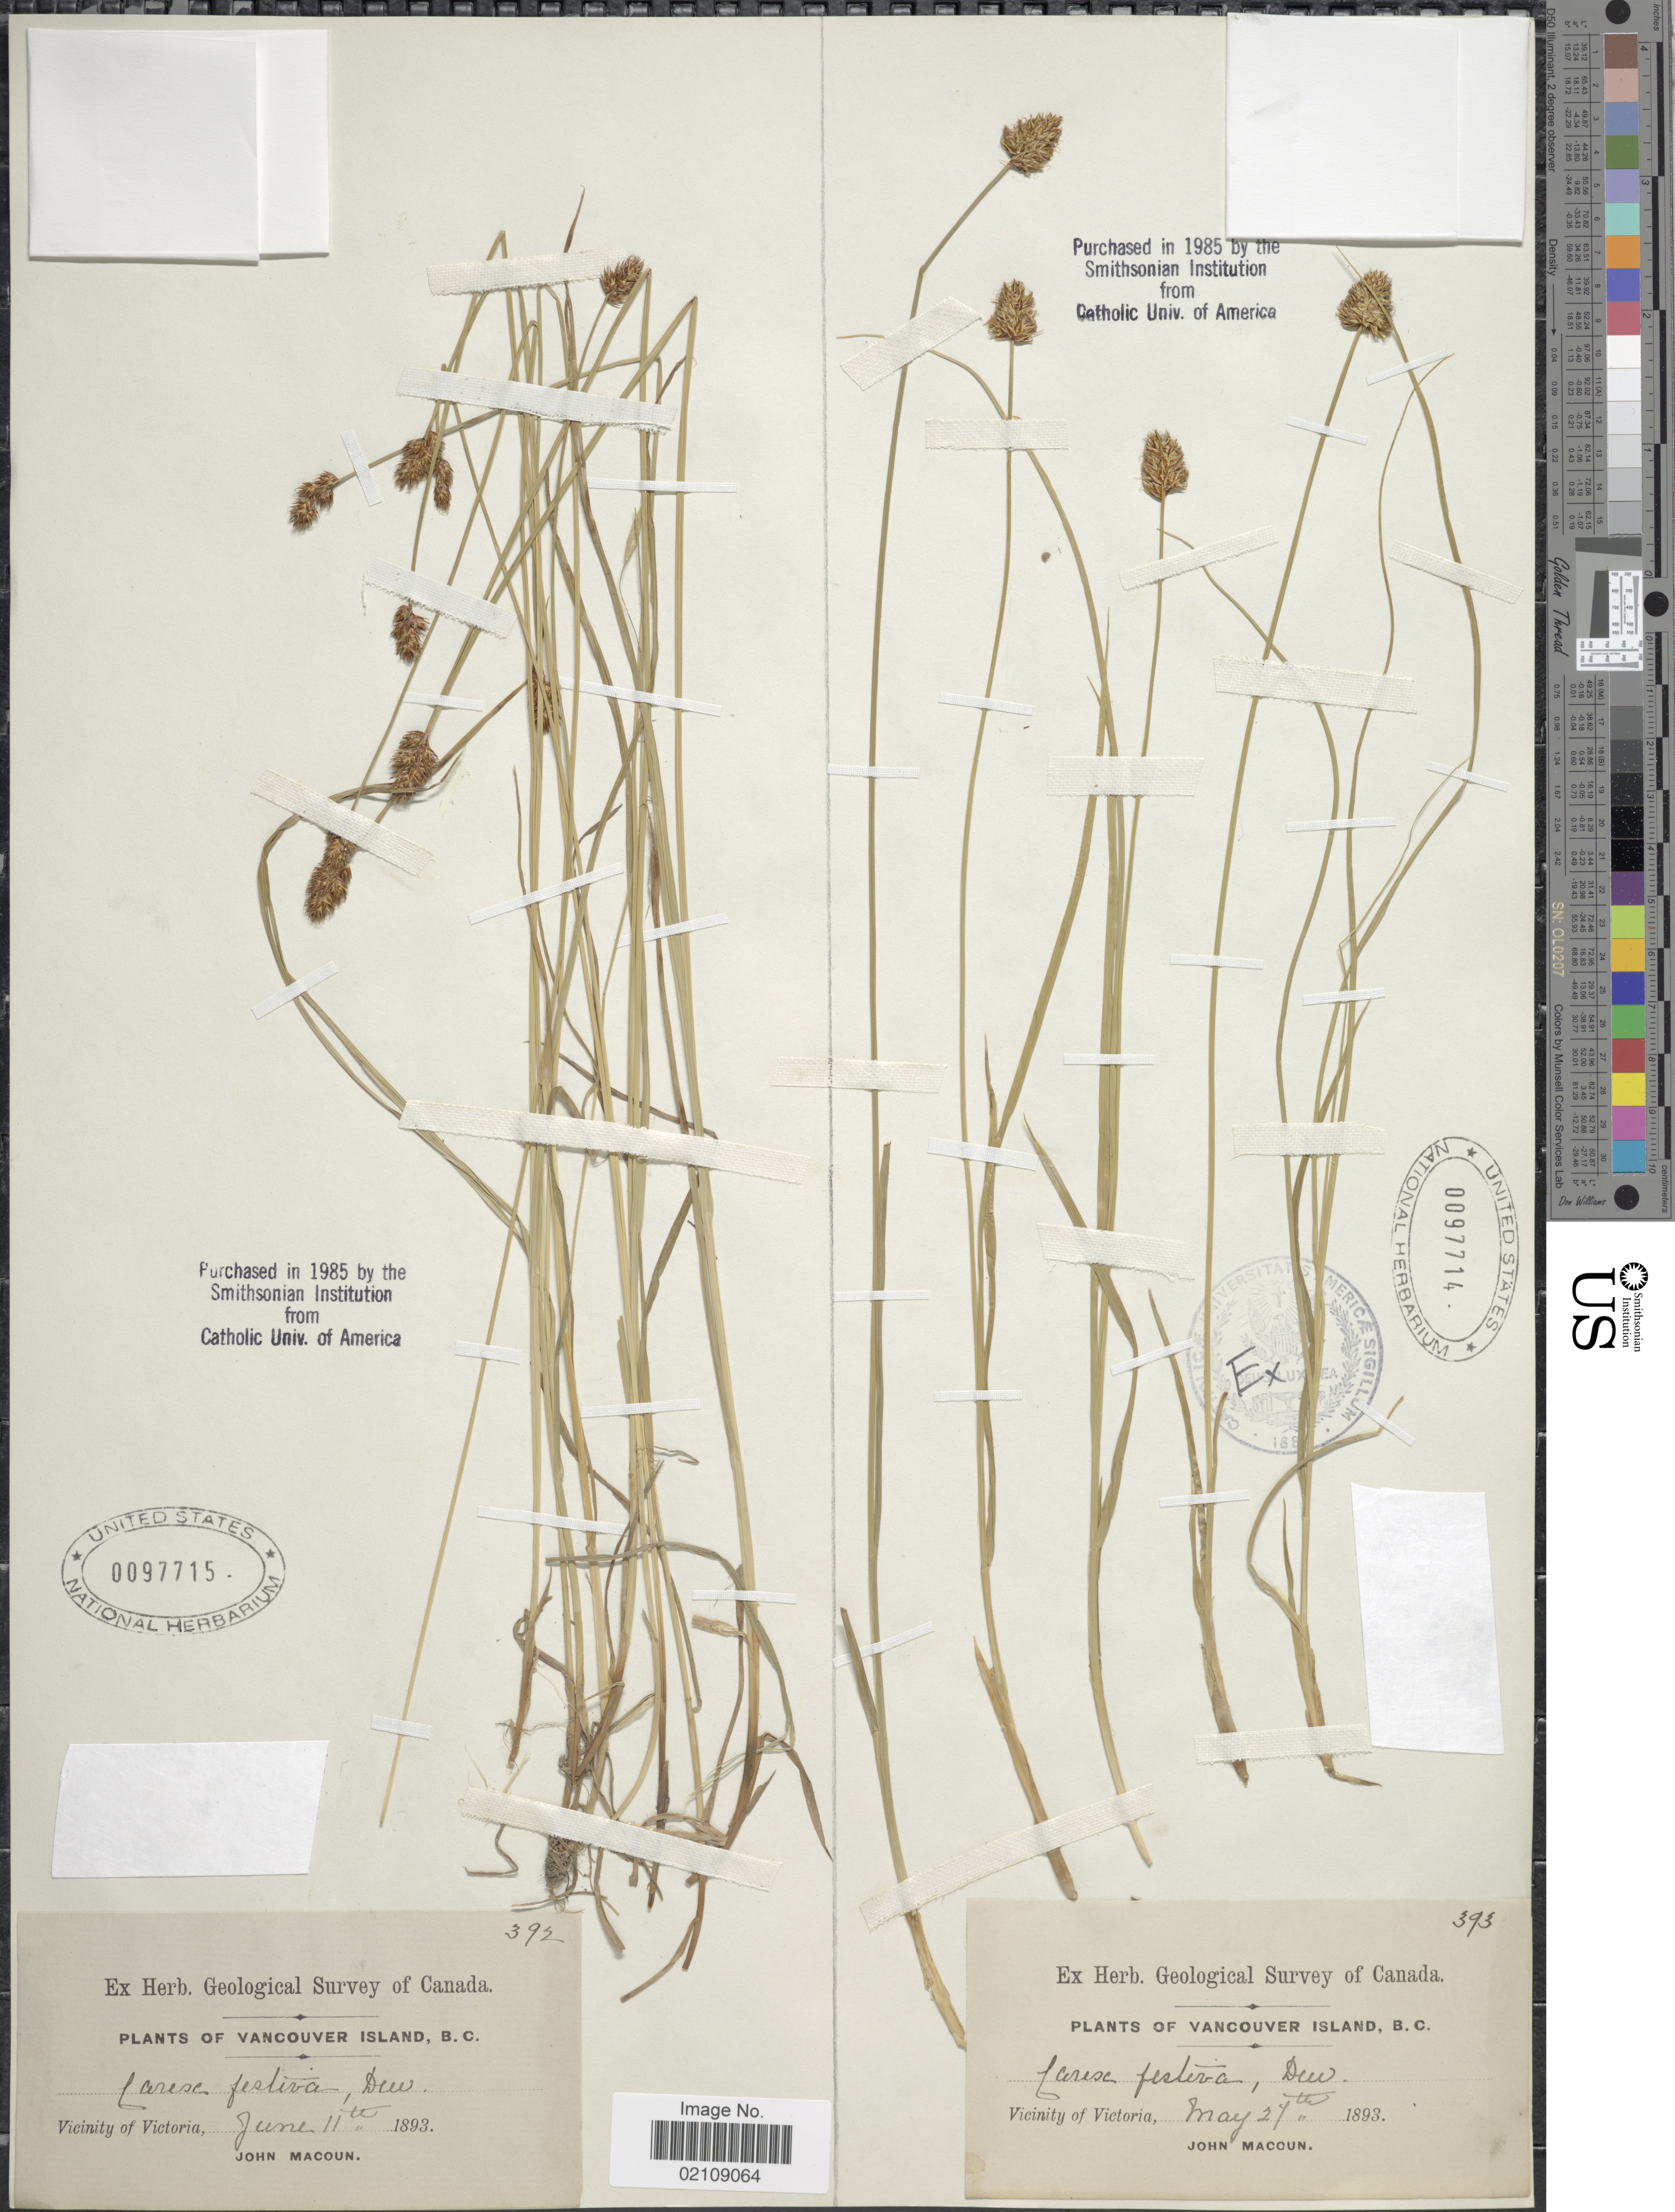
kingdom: Plantae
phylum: Tracheophyta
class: Liliopsida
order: Poales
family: Cyperaceae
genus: Carex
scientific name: Carex microptera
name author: Mack.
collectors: J. Macoun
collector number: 393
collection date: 1893-05-27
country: Canada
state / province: British Columbia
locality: Vancouver Island. Vicinity of Victoria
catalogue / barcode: US 97714